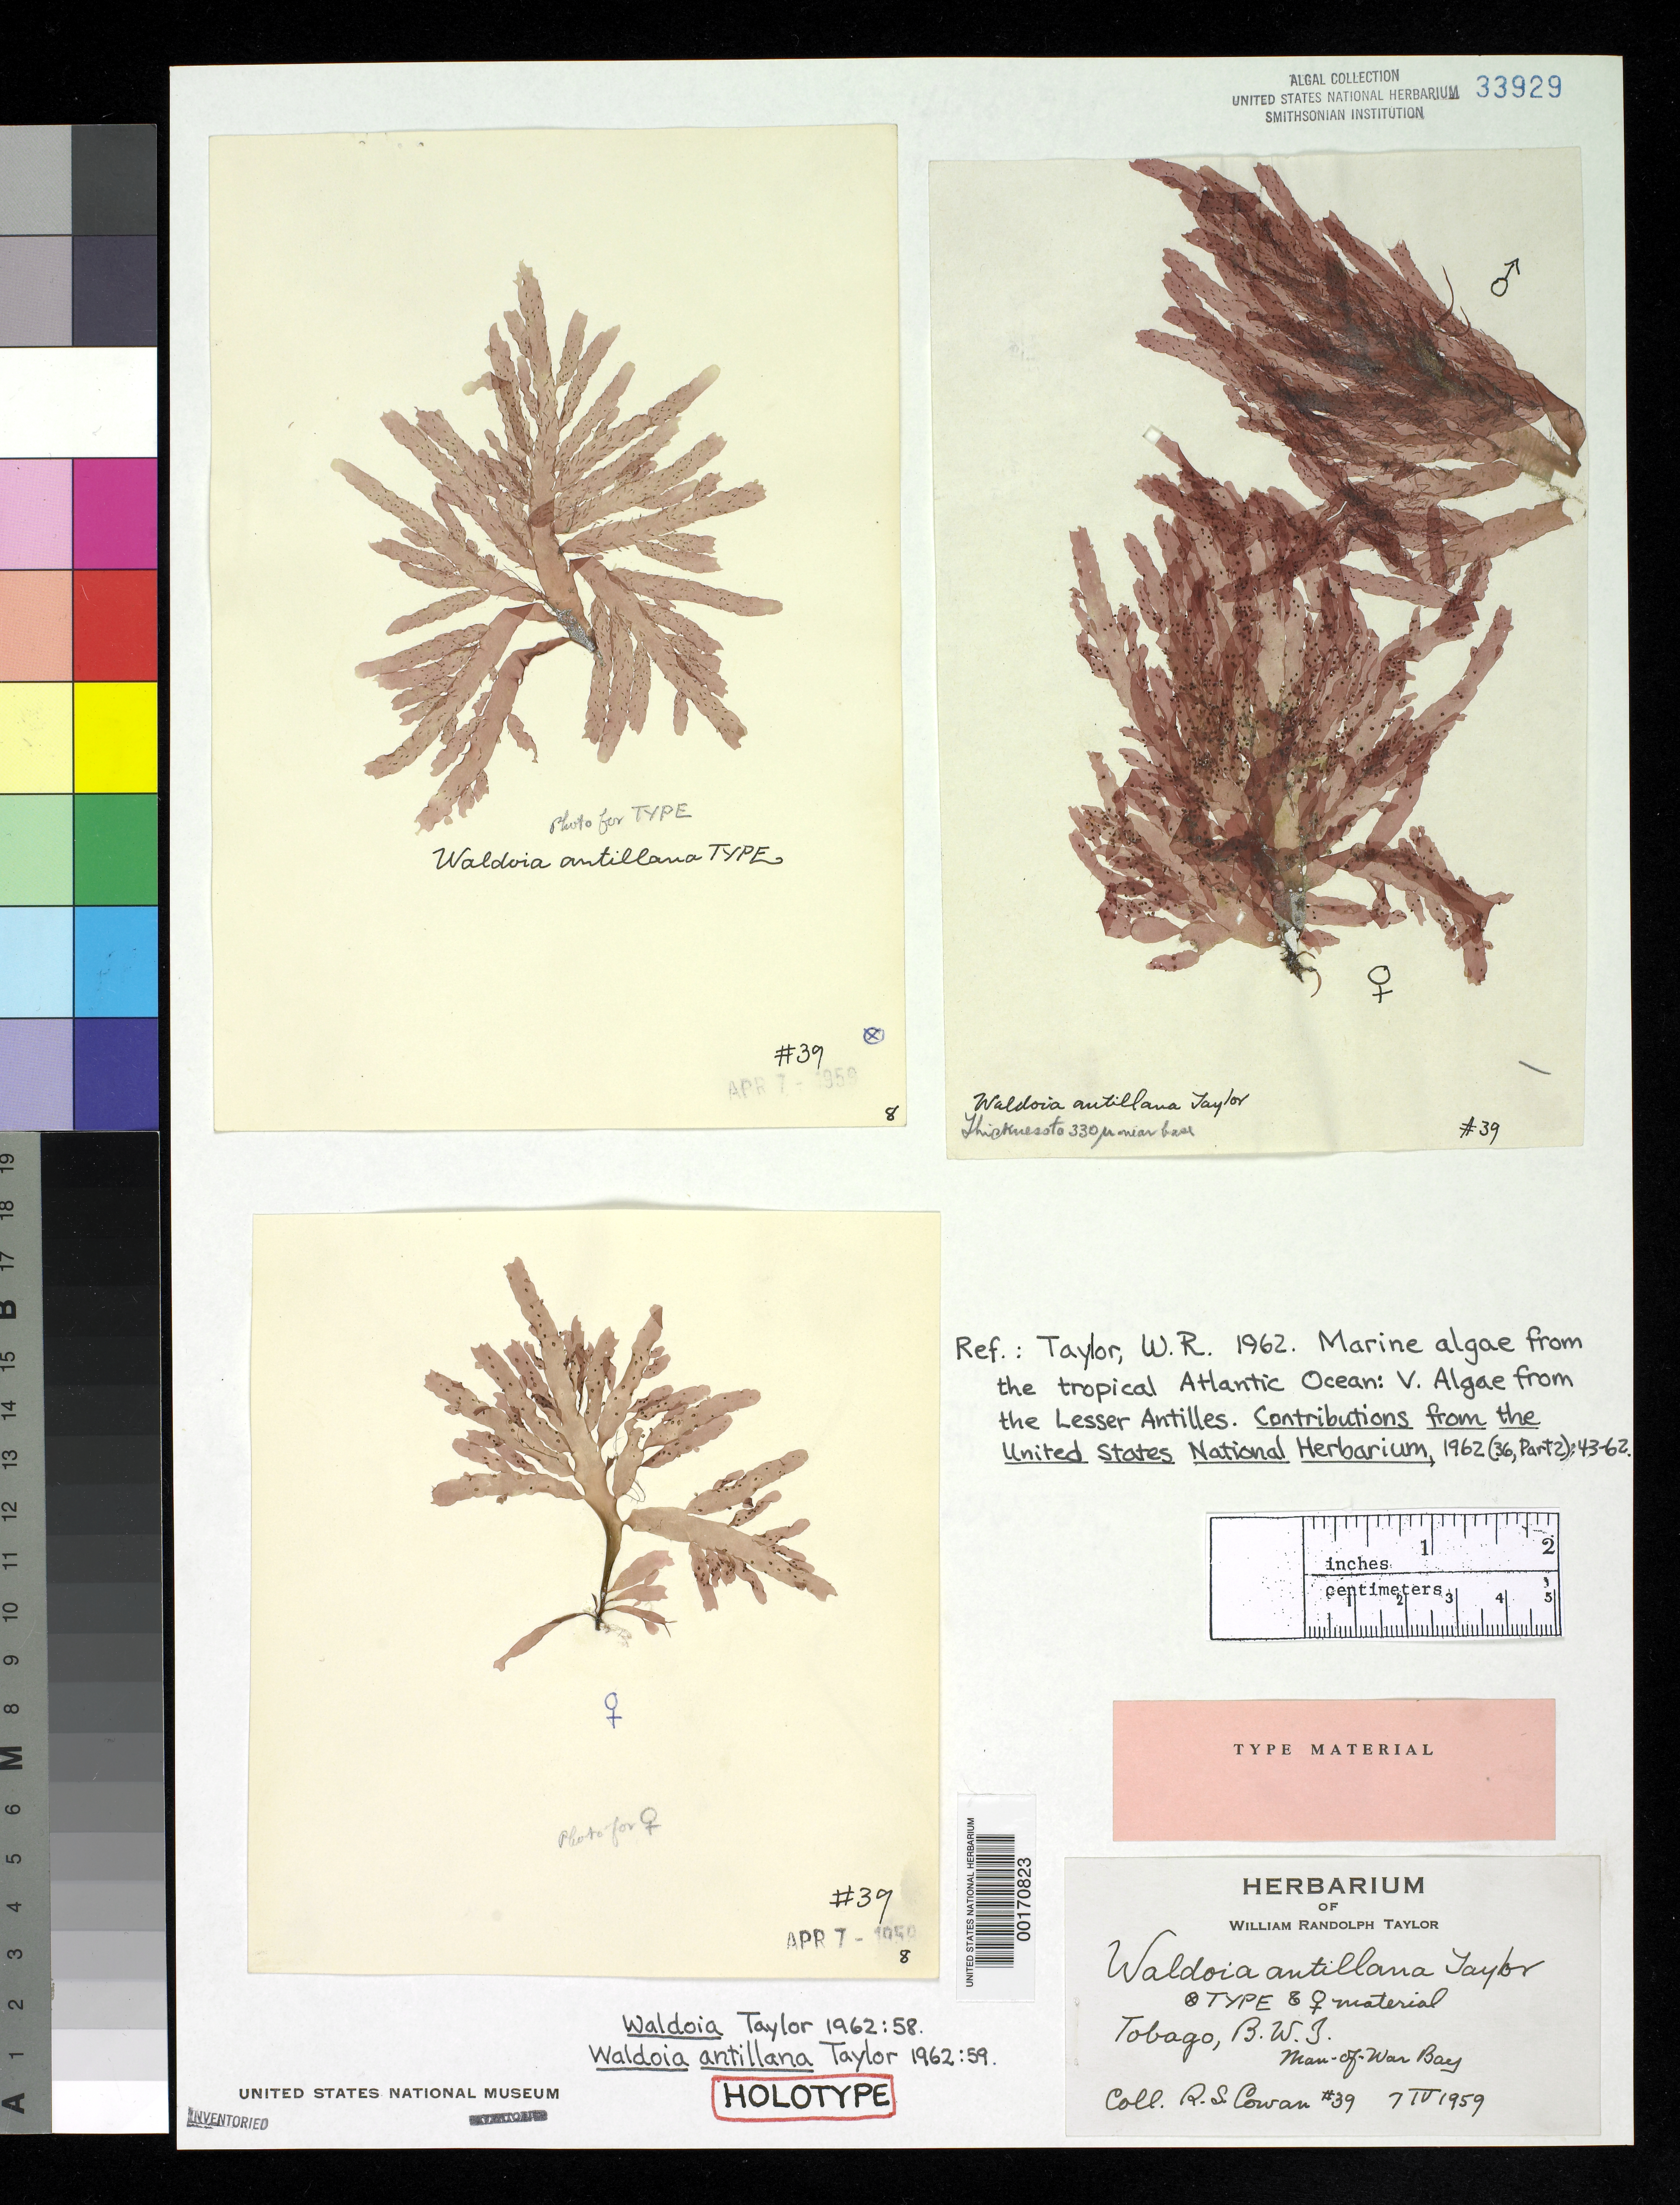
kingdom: Plantae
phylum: Rhodophyta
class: Florideophyceae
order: Ceramiales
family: Rhodomelaceae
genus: Waldoia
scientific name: Waldoia antillana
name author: W.R. Taylor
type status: Holotype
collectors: R. S. Cowan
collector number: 39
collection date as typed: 07 Apr 1959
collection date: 1959-04-07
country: Trinidad and Tobago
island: Tobago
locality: Man-of-War Bay.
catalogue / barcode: US 33929